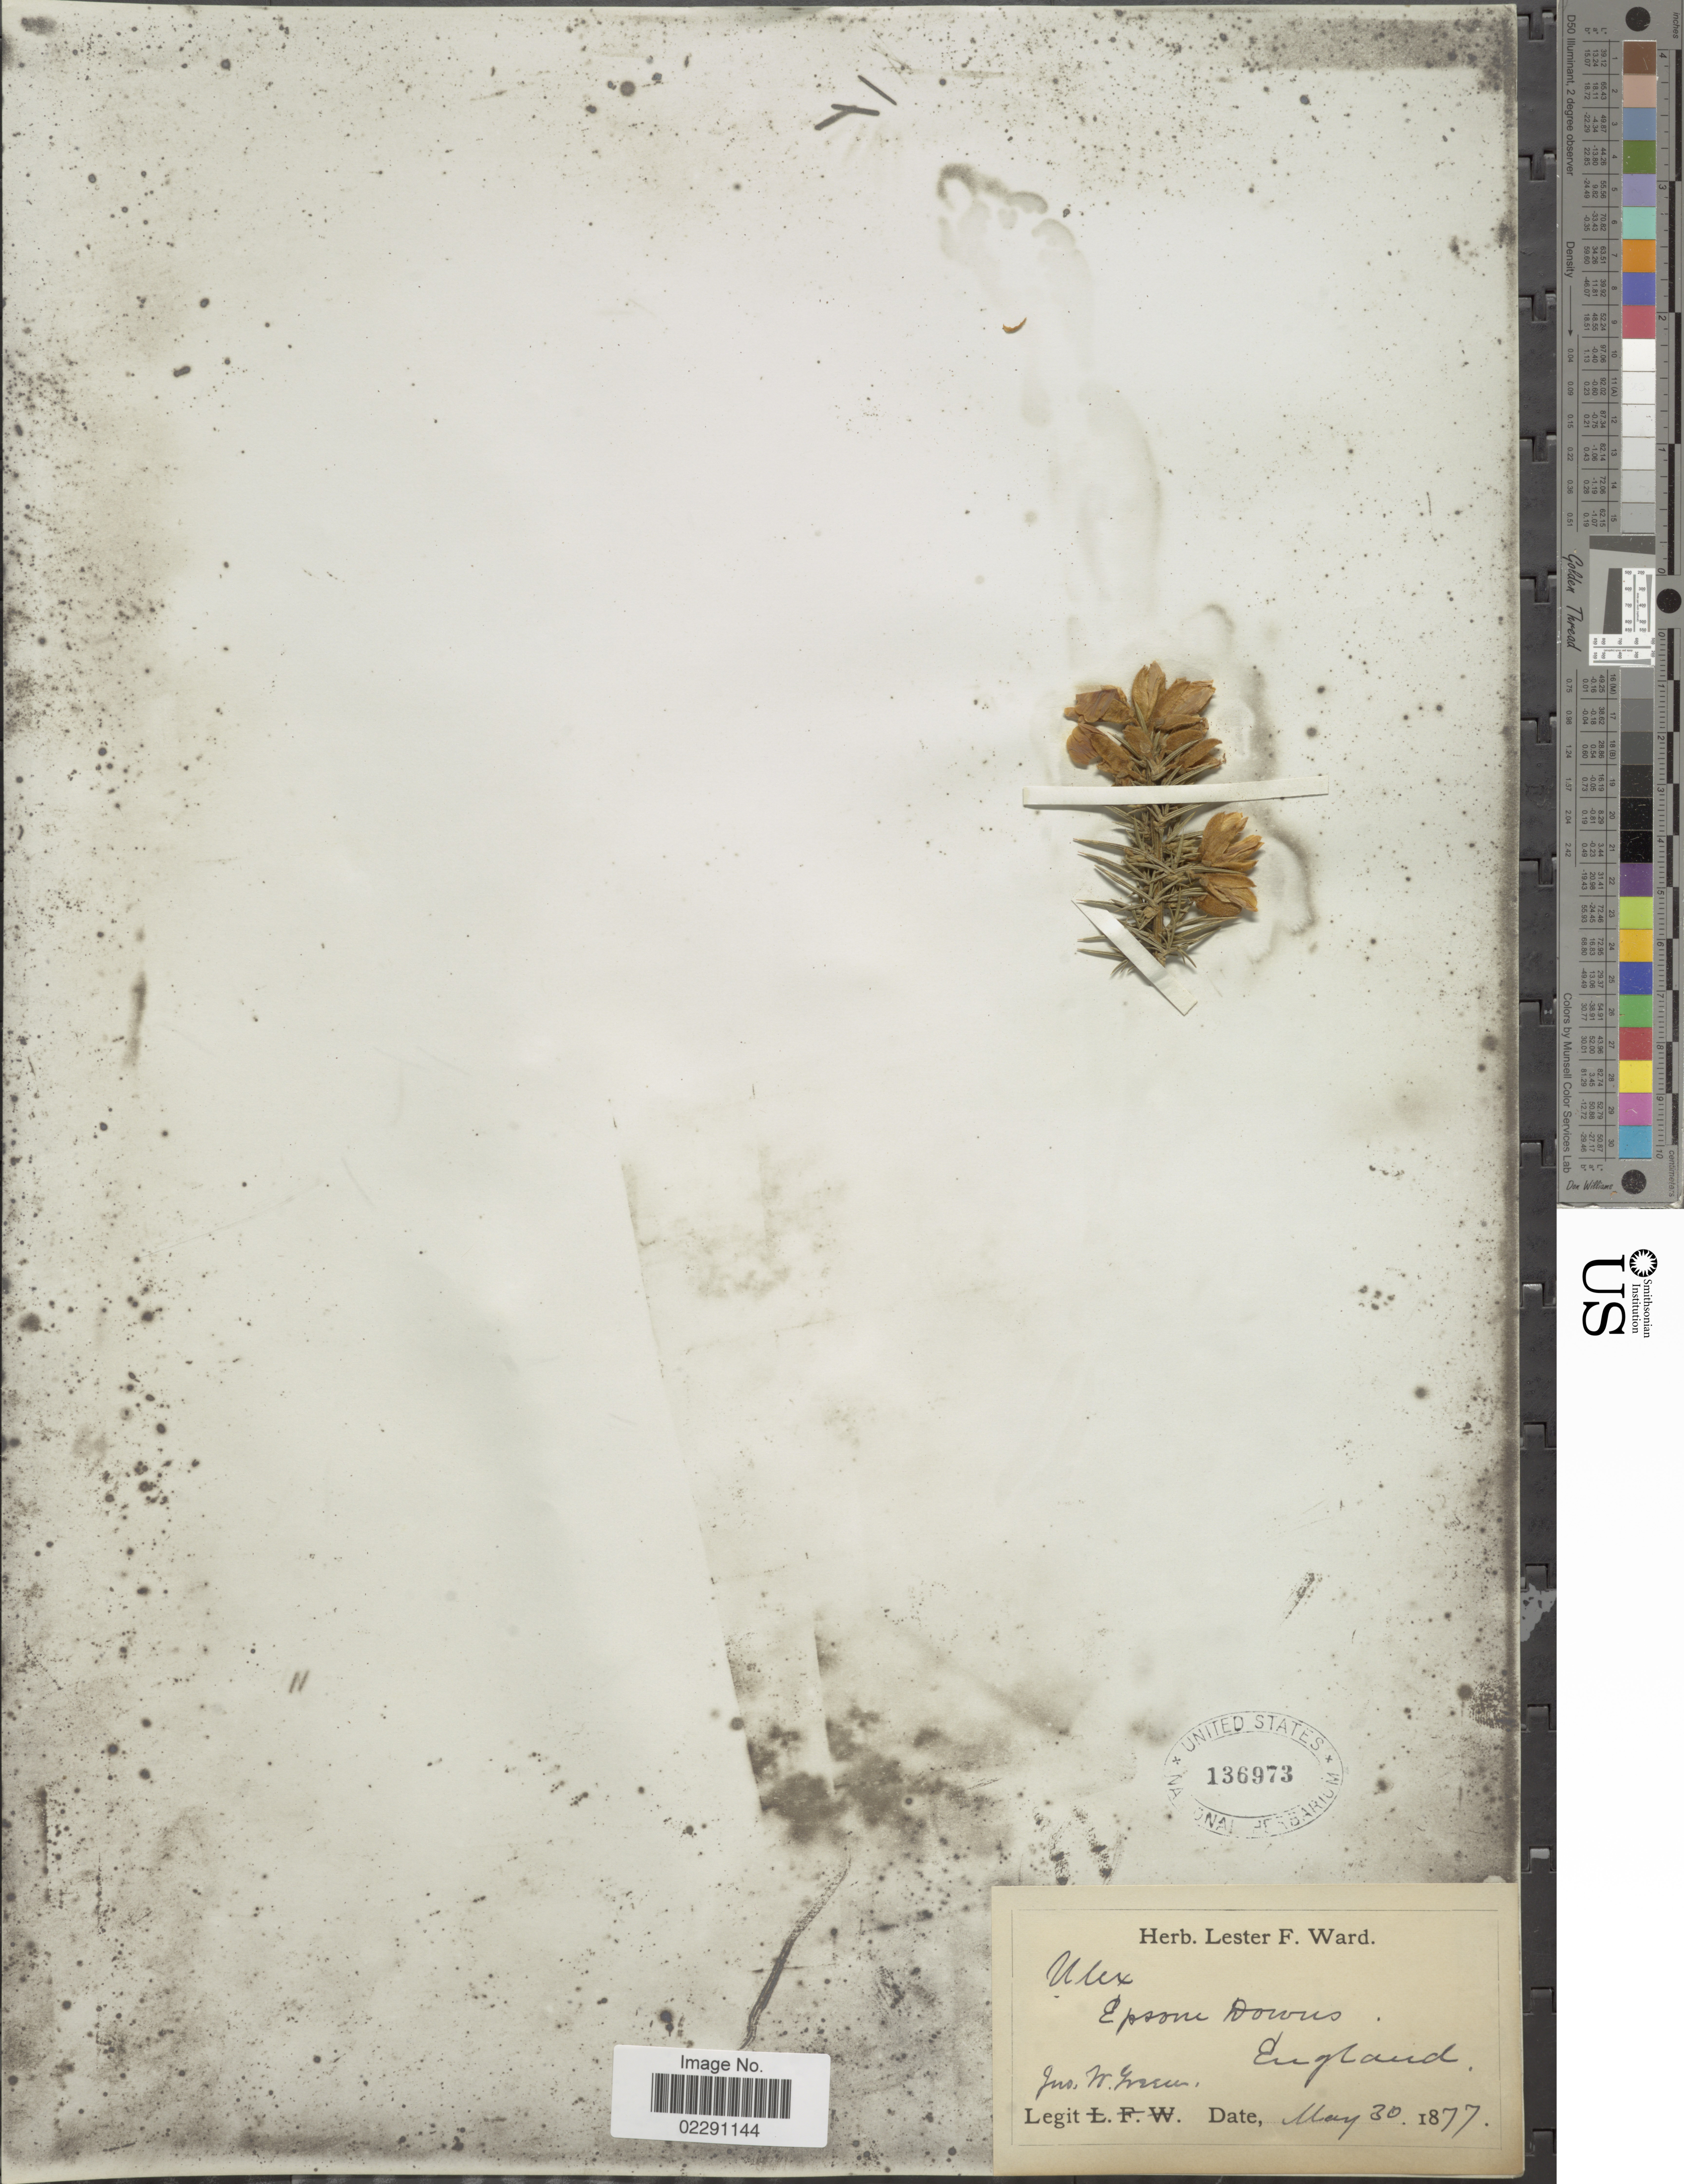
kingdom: Plantae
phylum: Tracheophyta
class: Magnoliopsida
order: Fabales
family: Fabaceae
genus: Ulex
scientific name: Ulex sp.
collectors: J. W. Greene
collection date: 1877-05-30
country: United Kingdom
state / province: England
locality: Epsom Downs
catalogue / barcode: US 136973